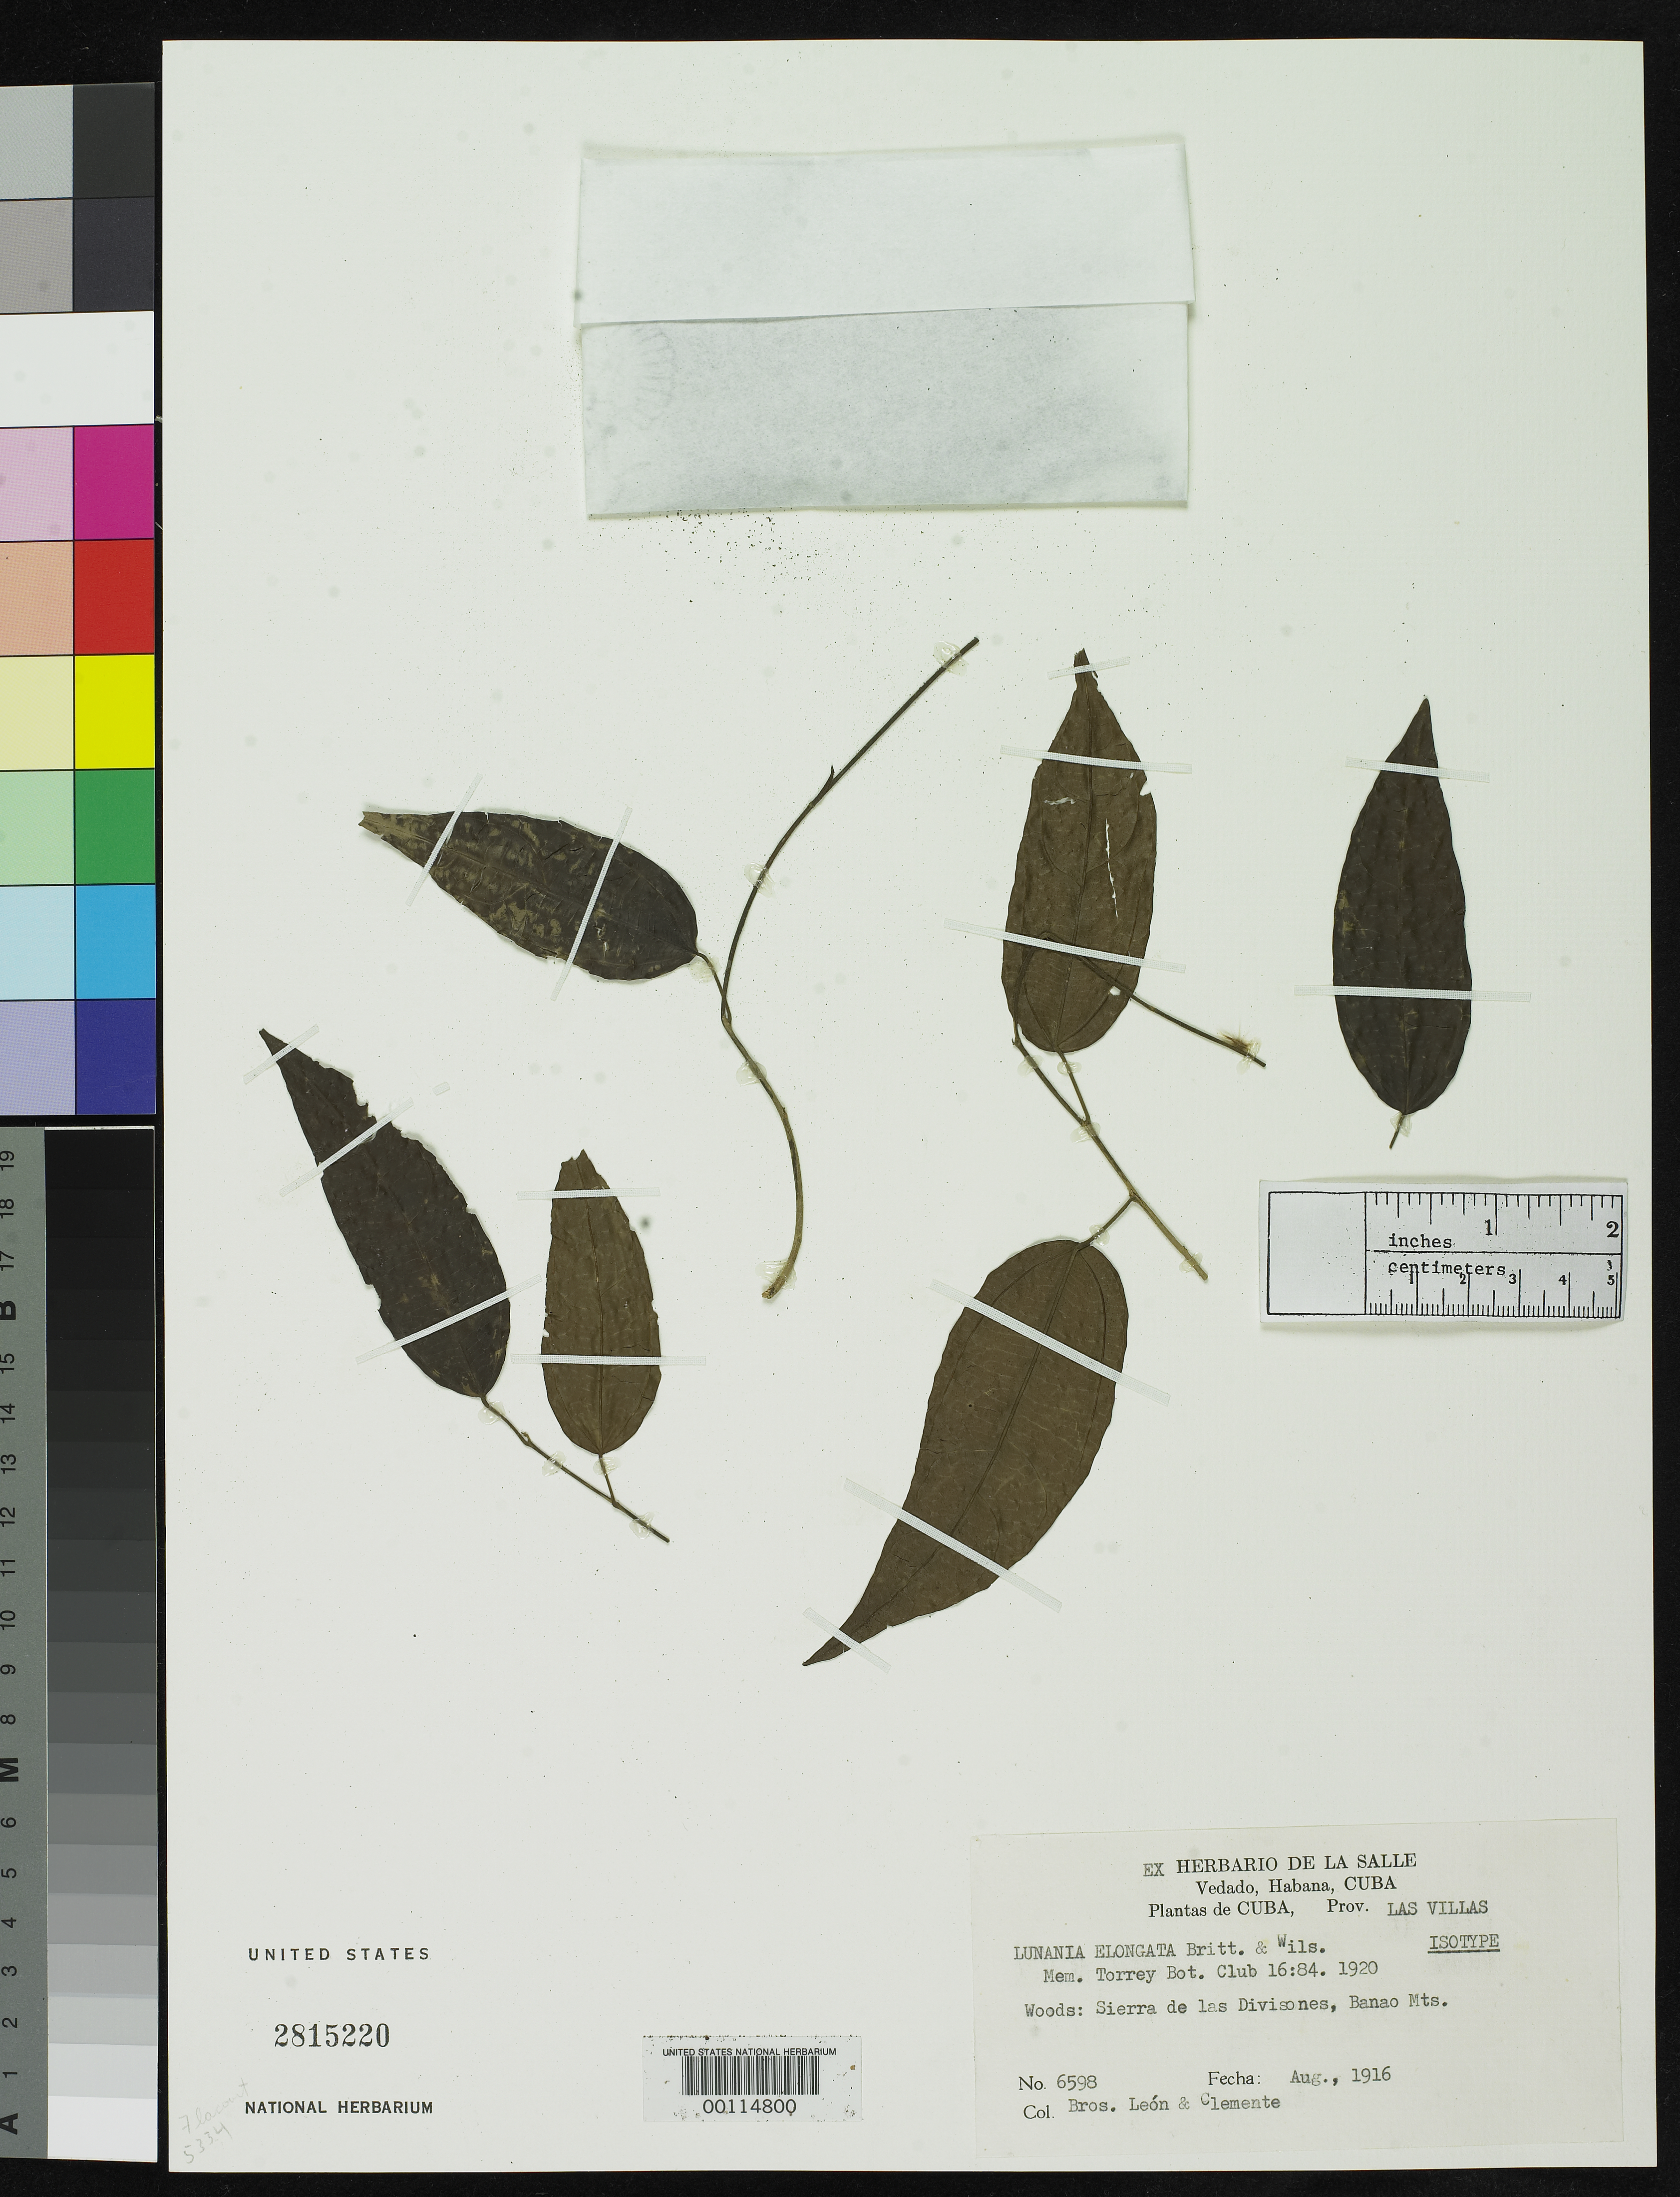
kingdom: Plantae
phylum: Tracheophyta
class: Magnoliopsida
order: Malpighiales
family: Salicaceae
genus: Lunania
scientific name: Lunania elongata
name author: Britton & P. Wilson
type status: Isotype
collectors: Bro. León & A. Clément Téteau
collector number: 6598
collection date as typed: Aug 1916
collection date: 1916-08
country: Cuba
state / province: Las Villas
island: Greater Antilles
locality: Sierra de las Divisones, Banao Mts.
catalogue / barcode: US 2815220